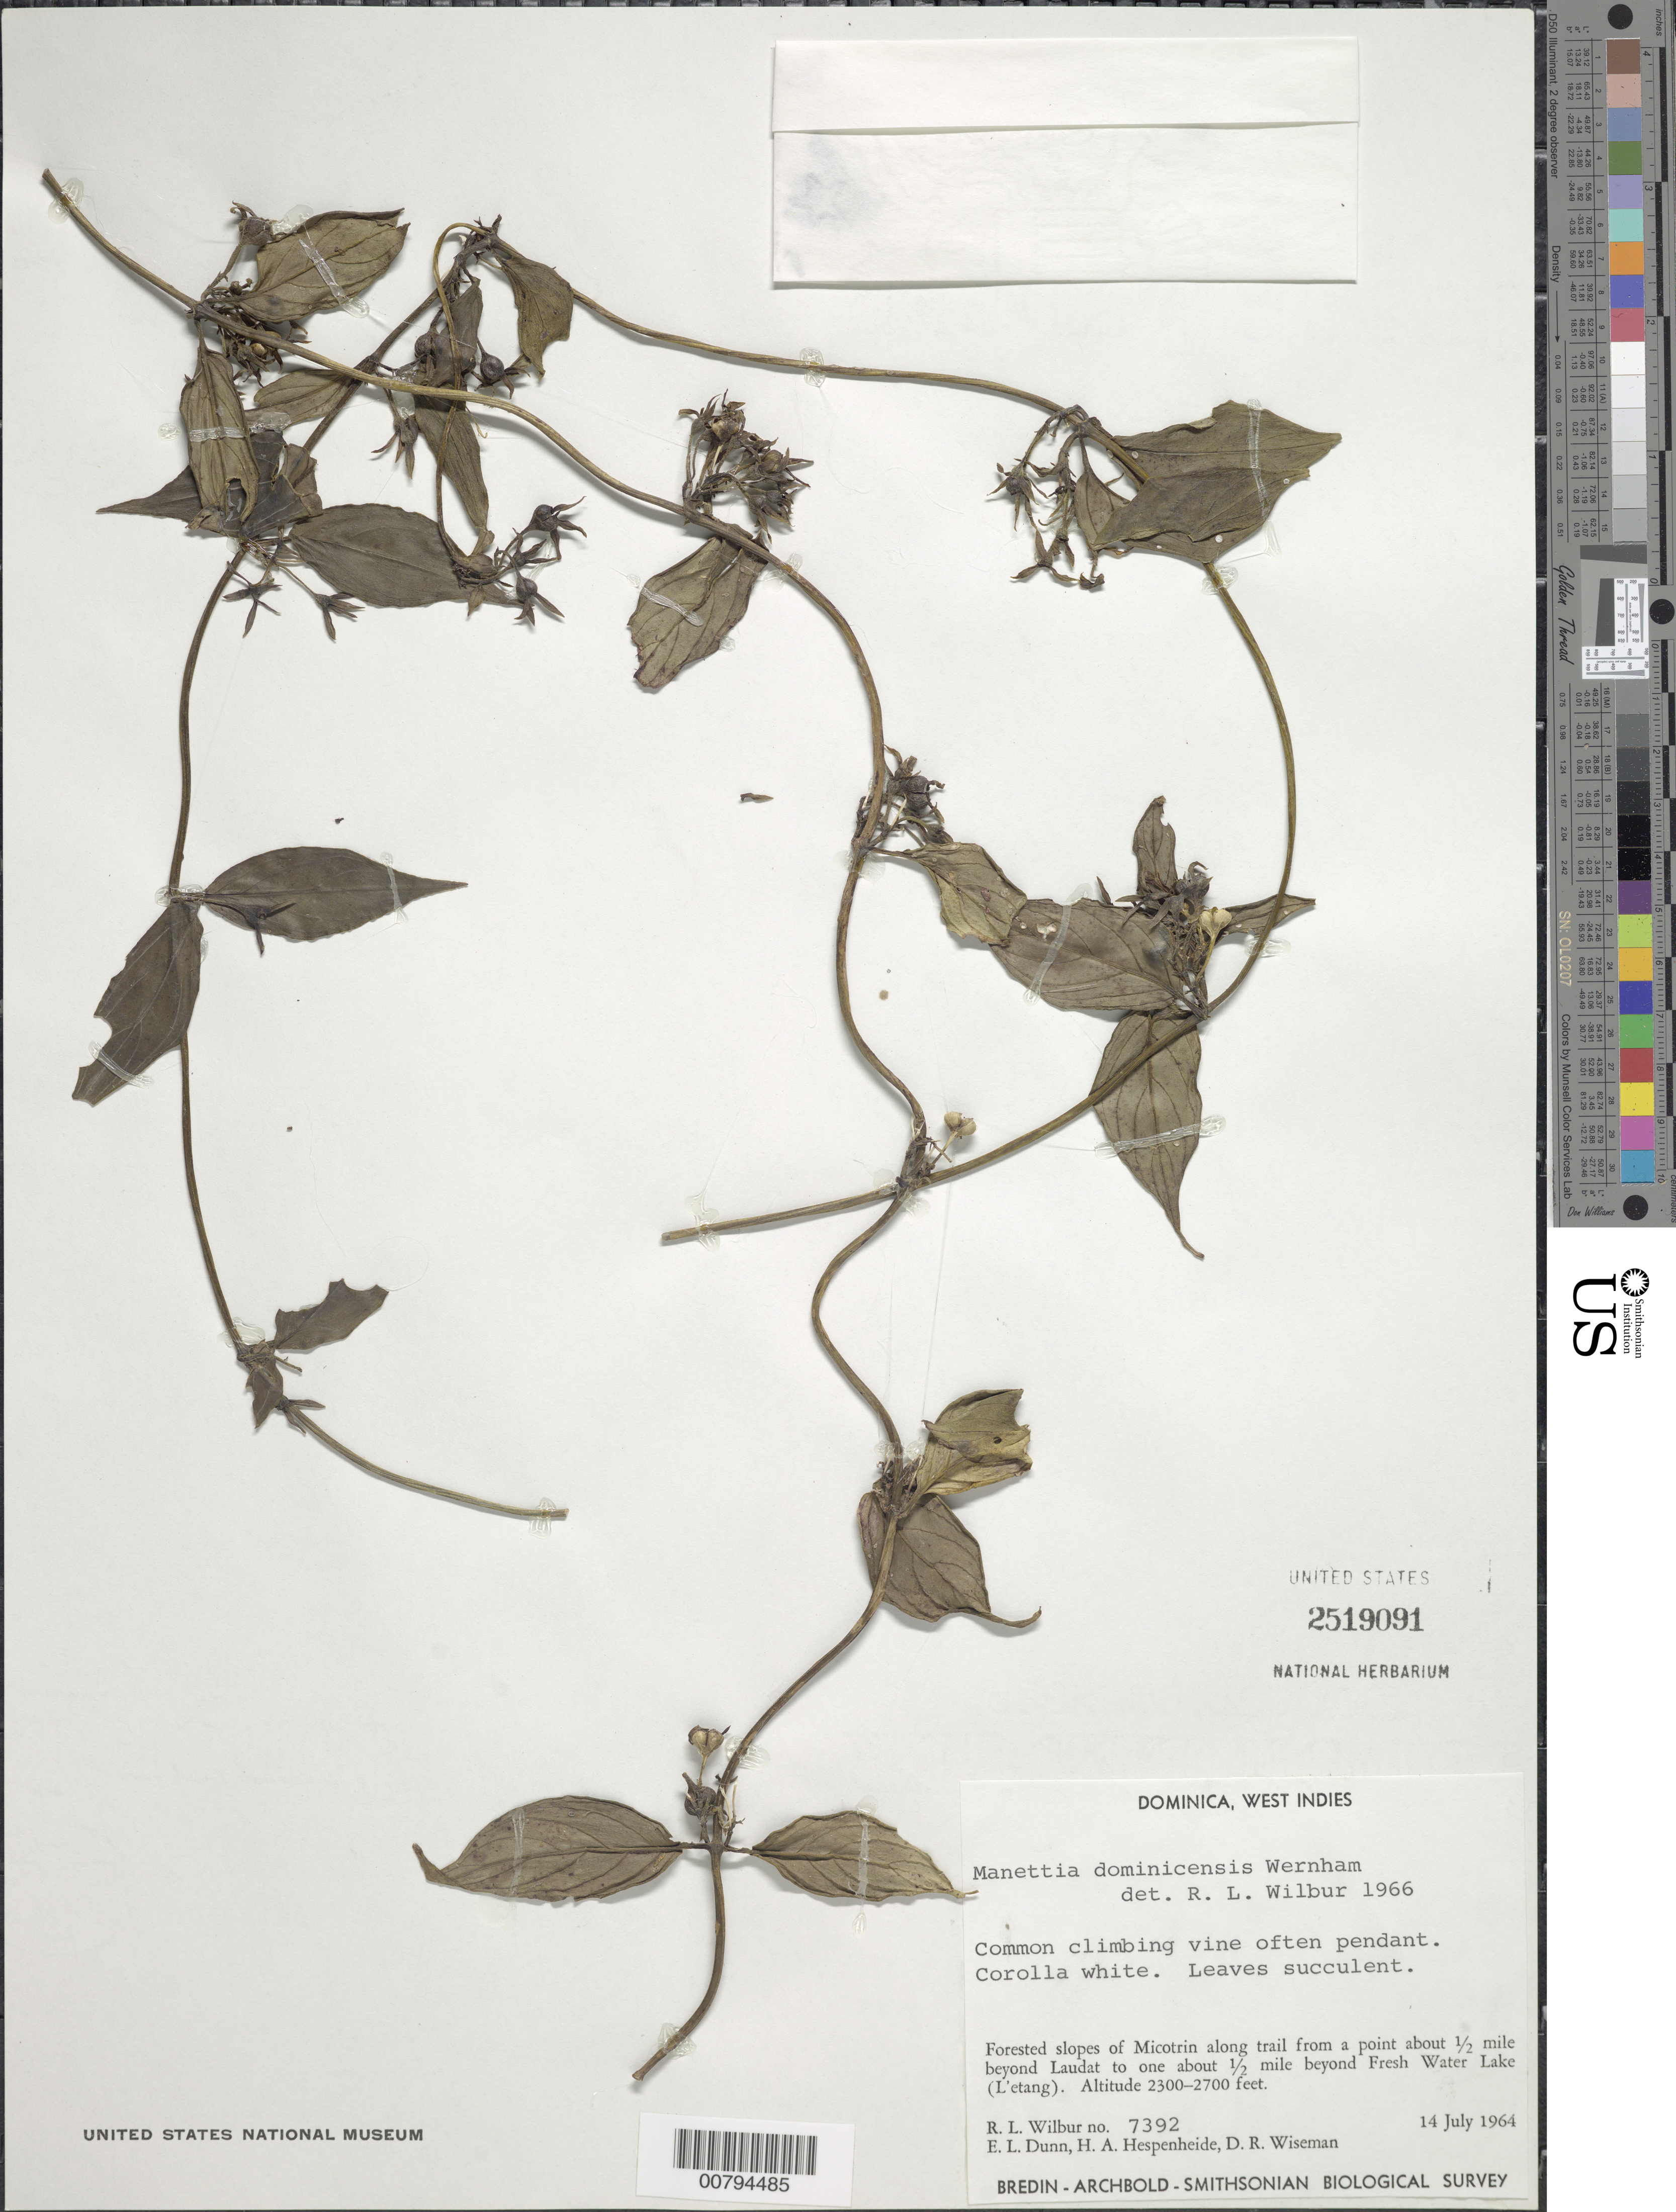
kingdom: Plantae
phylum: Tracheophyta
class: Magnoliopsida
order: Gentianales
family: Rubiaceae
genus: Manettia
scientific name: Manettia dominicensis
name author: Wernham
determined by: Wilbur, R. L.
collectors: R. L. Wilbur, E. Dunn, H. A. Hespenheide & D. R. Wiseman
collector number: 7392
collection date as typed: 14 Jul 1964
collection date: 1964-07-14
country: Dominica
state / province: St. George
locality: Slopes of Micotrin along trail from a point ca. 1/2 mile beyond Laudat to one ca. 1/2 mile beyond Fresh Water Lake (L'etang)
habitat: Forested slopes; along trail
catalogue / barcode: US 2519091